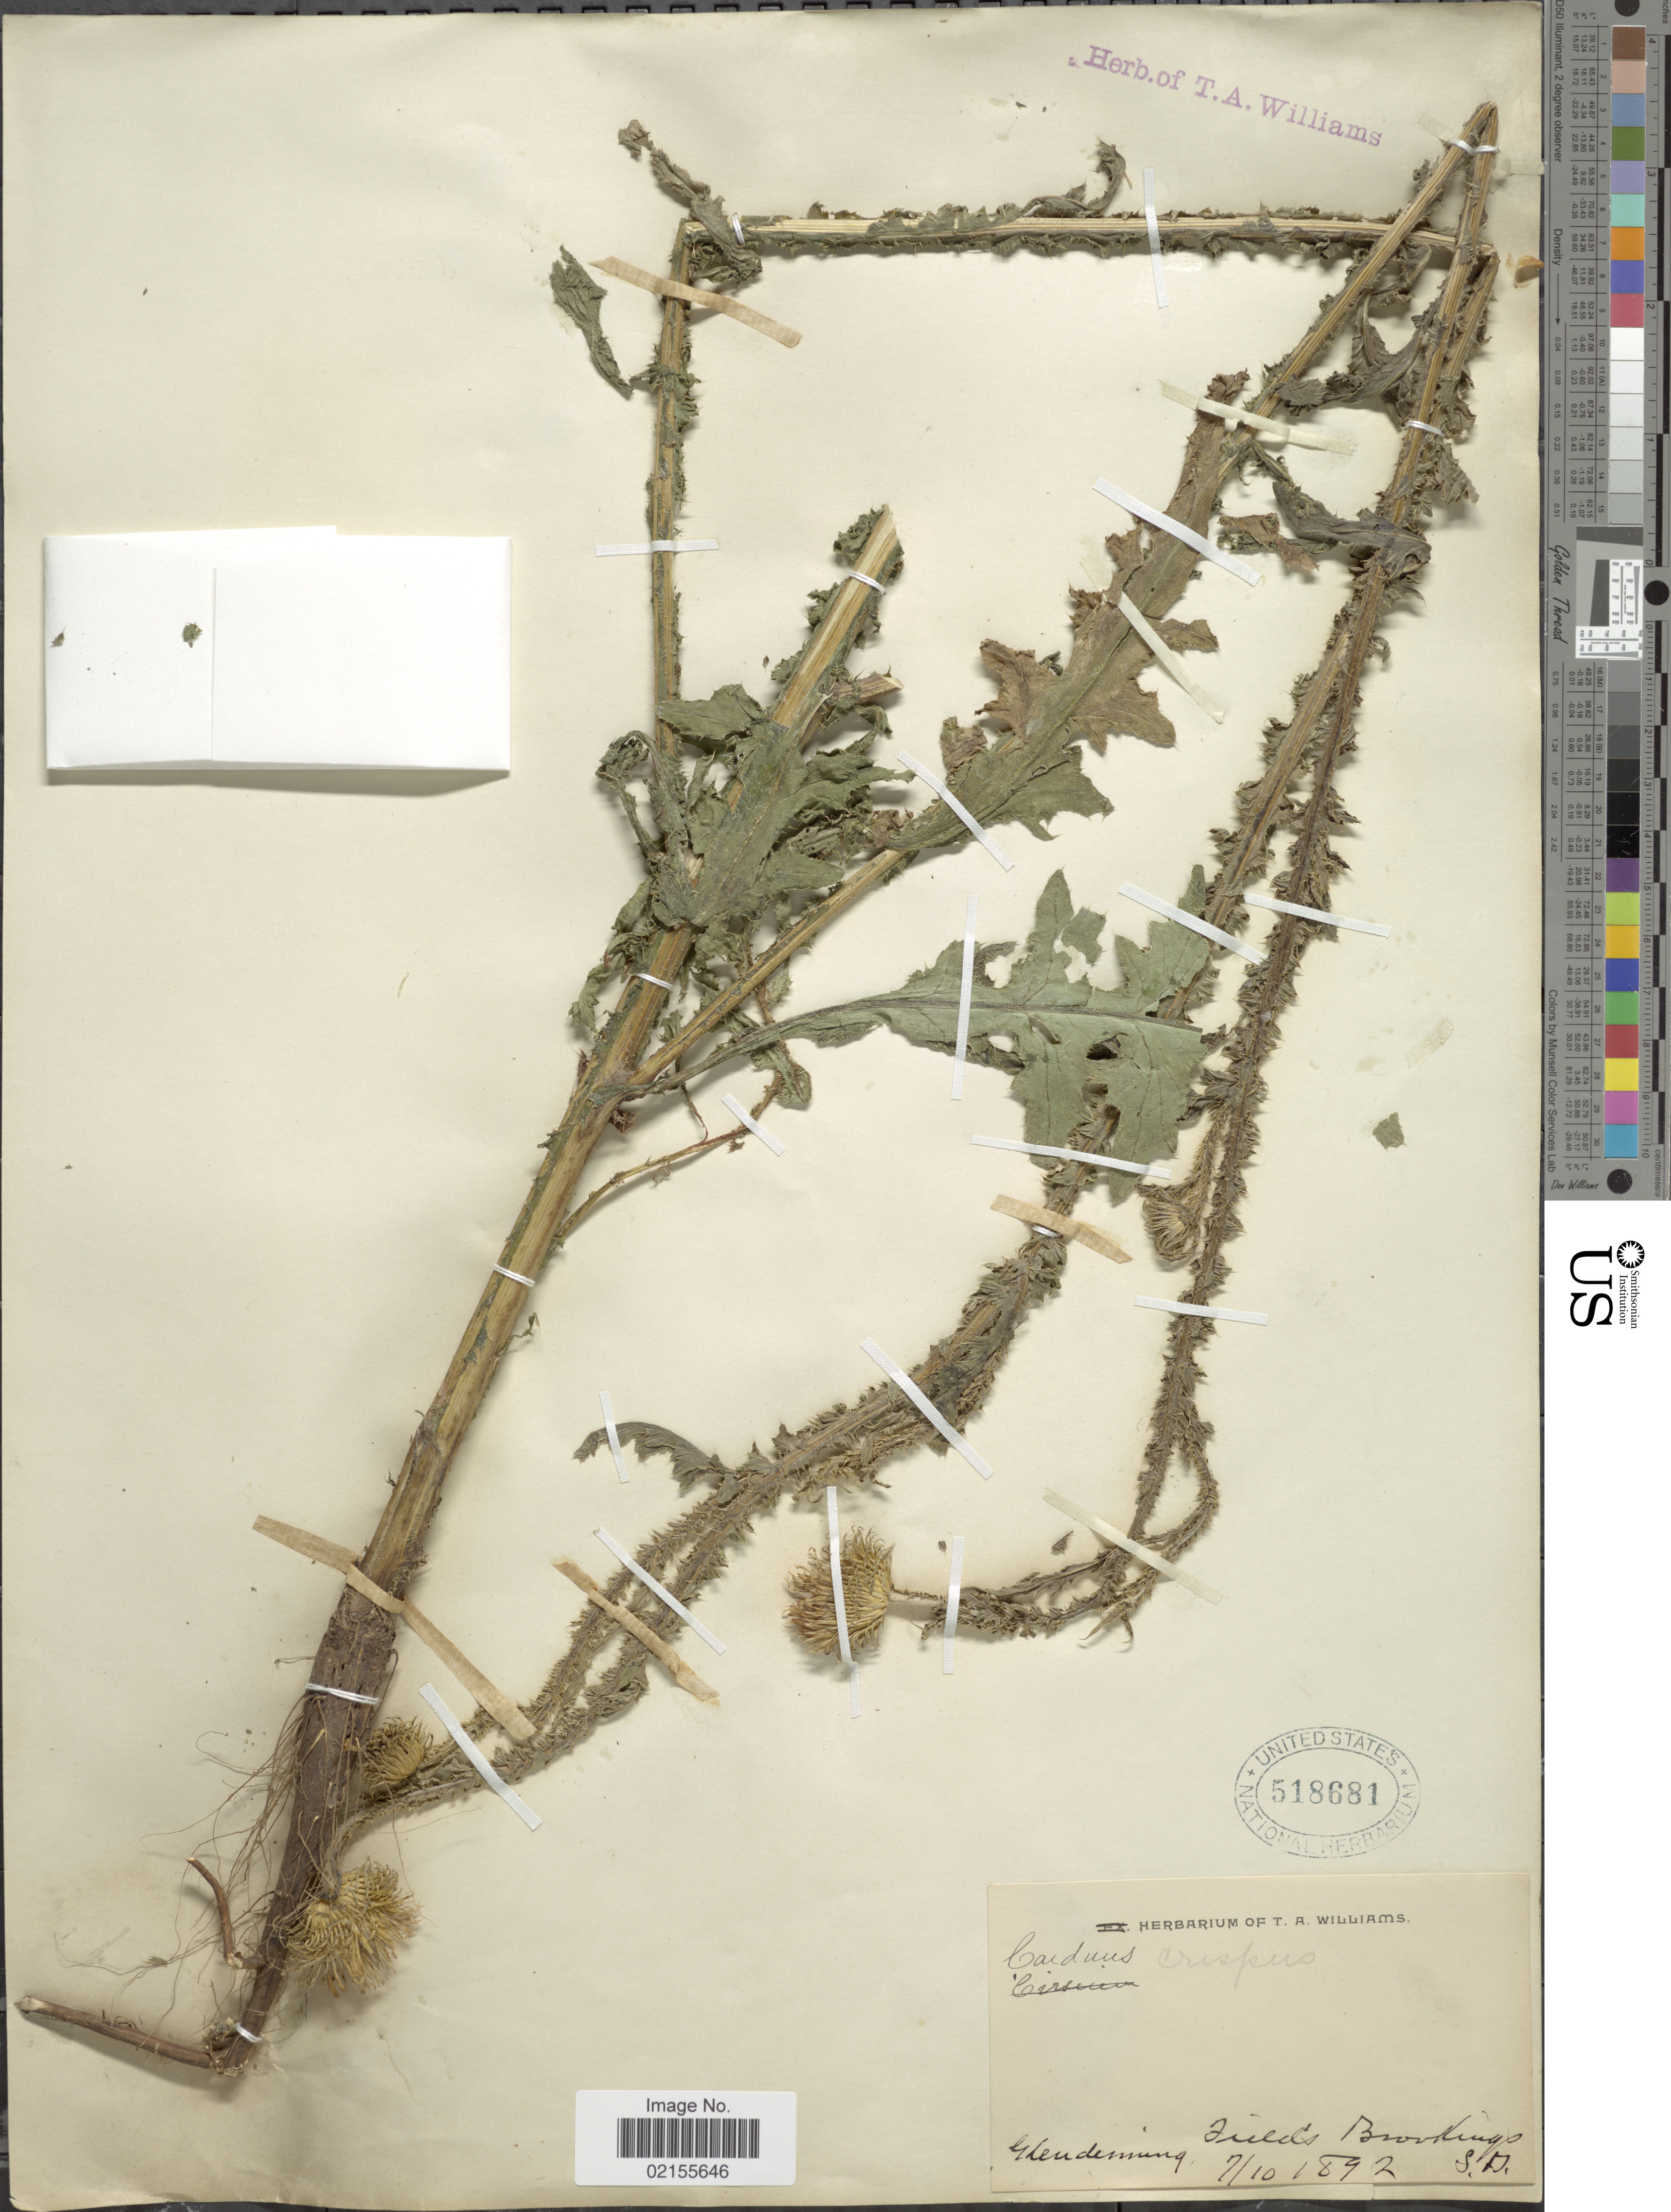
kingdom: Plantae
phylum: Tracheophyta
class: Magnoliopsida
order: Asterales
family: Asteraceae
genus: Carduus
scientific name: Carduus crispus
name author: L.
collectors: Glendinning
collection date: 1892-10-07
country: United States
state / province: South Dakota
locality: Fields Brookings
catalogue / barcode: US 518681